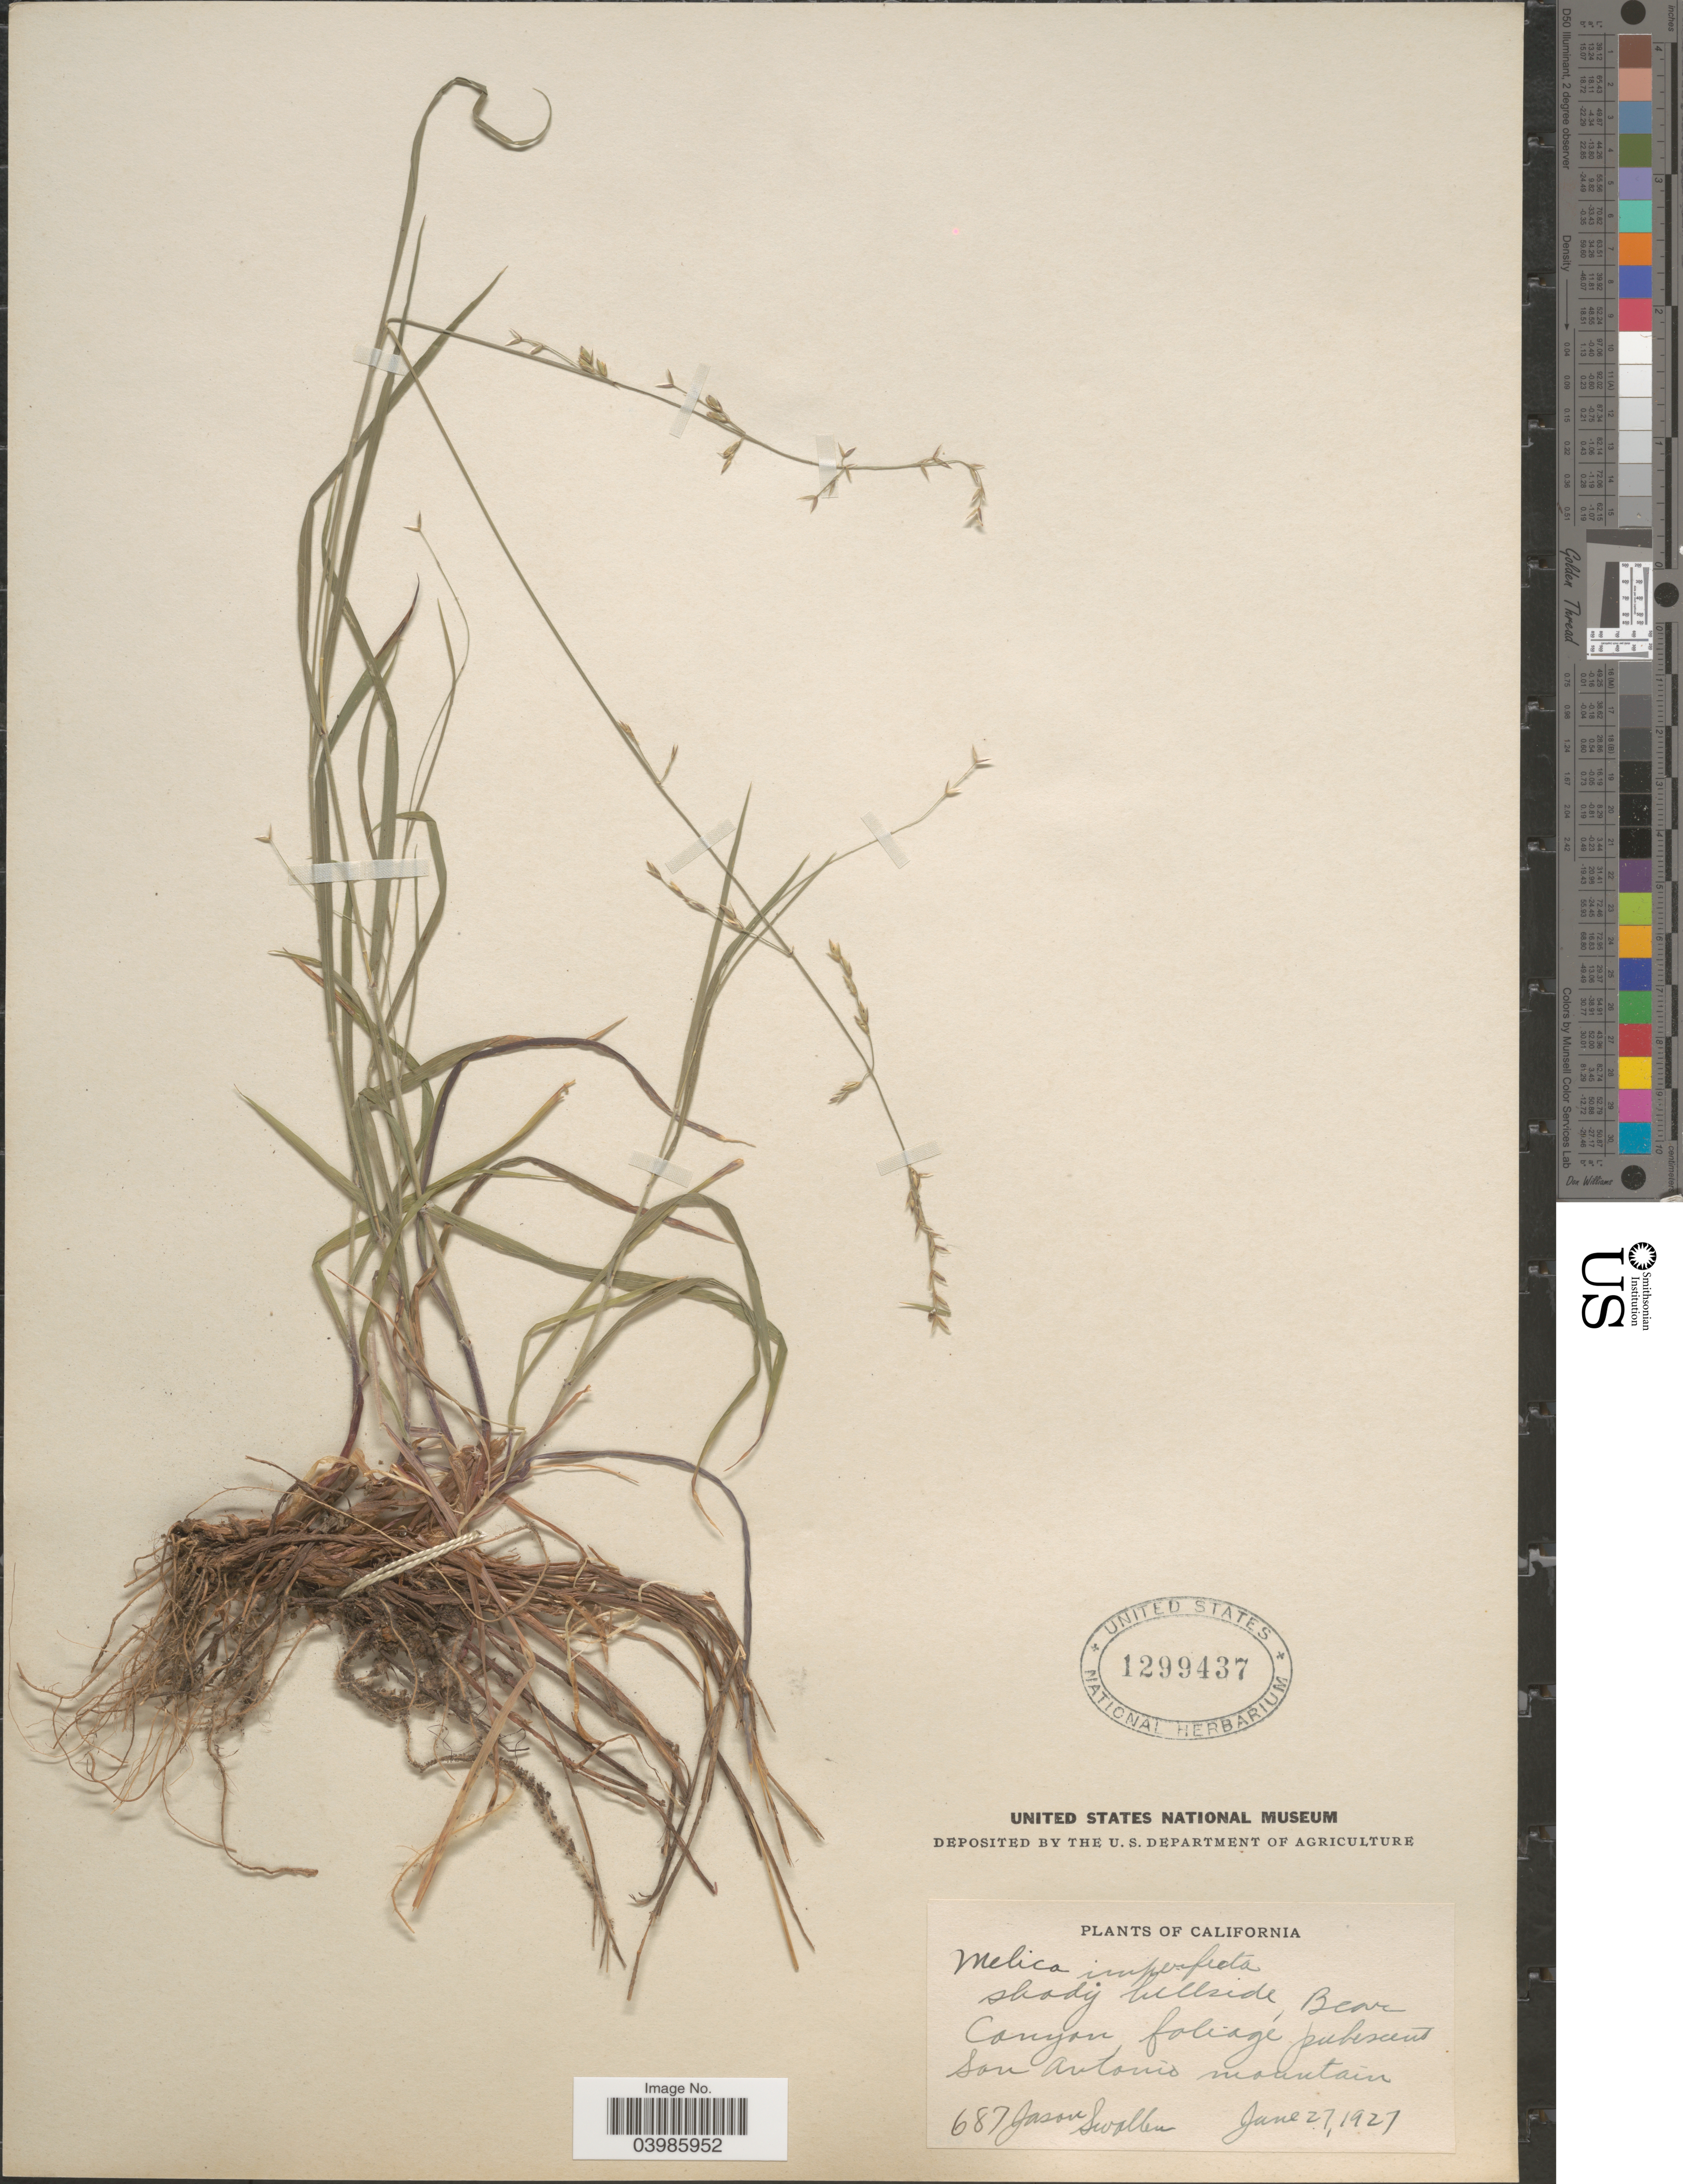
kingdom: Plantae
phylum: Tracheophyta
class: Liliopsida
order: Poales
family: Poaceae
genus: Melica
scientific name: Melica imperfecta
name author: Trin.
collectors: J. R. Swallen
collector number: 687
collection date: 1927-06-27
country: United States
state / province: California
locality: Shady hillside, Bear Canyon, San Antonio mountain.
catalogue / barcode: US 1299437